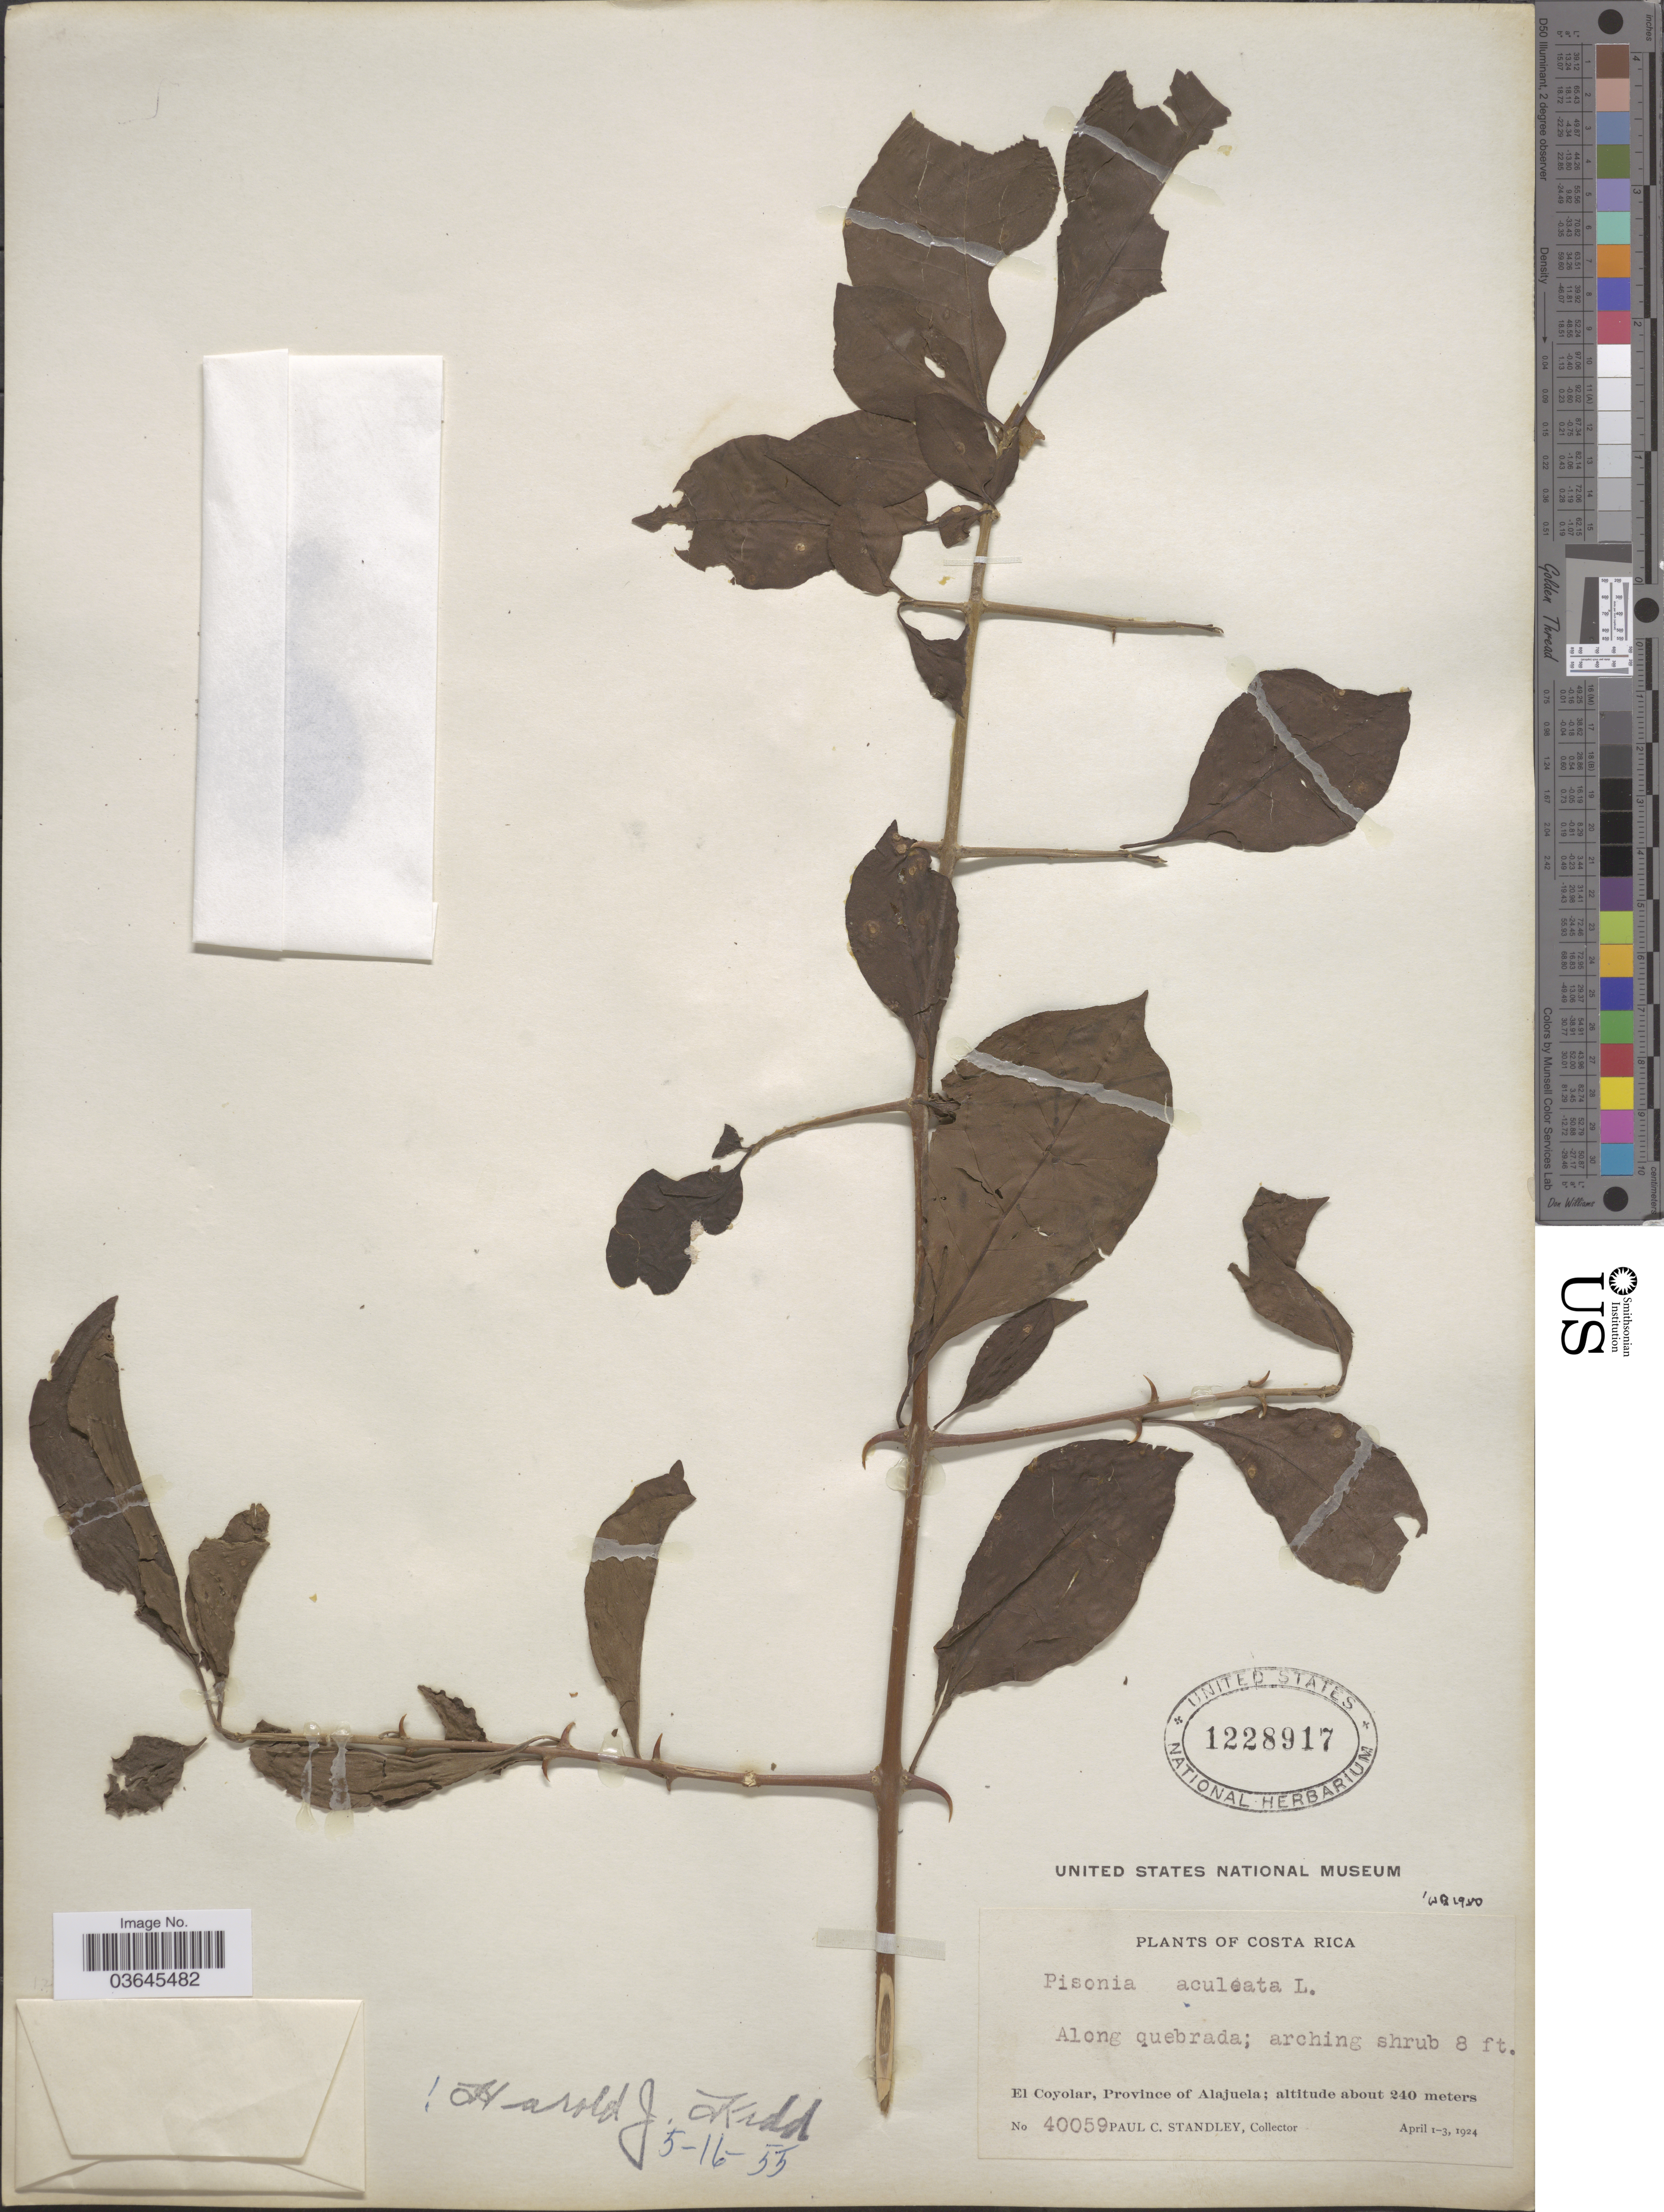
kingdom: Plantae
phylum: Tracheophyta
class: Magnoliopsida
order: Caryophyllales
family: Nyctaginaceae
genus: Pisonia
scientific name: Pisonia aculeata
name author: L.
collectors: P. C. Standley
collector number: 40059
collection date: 1924-04-01/1924-04-03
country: Costa Rica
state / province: Alajuela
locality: Along quebrada. El Coyolar.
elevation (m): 240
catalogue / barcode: US 1228917